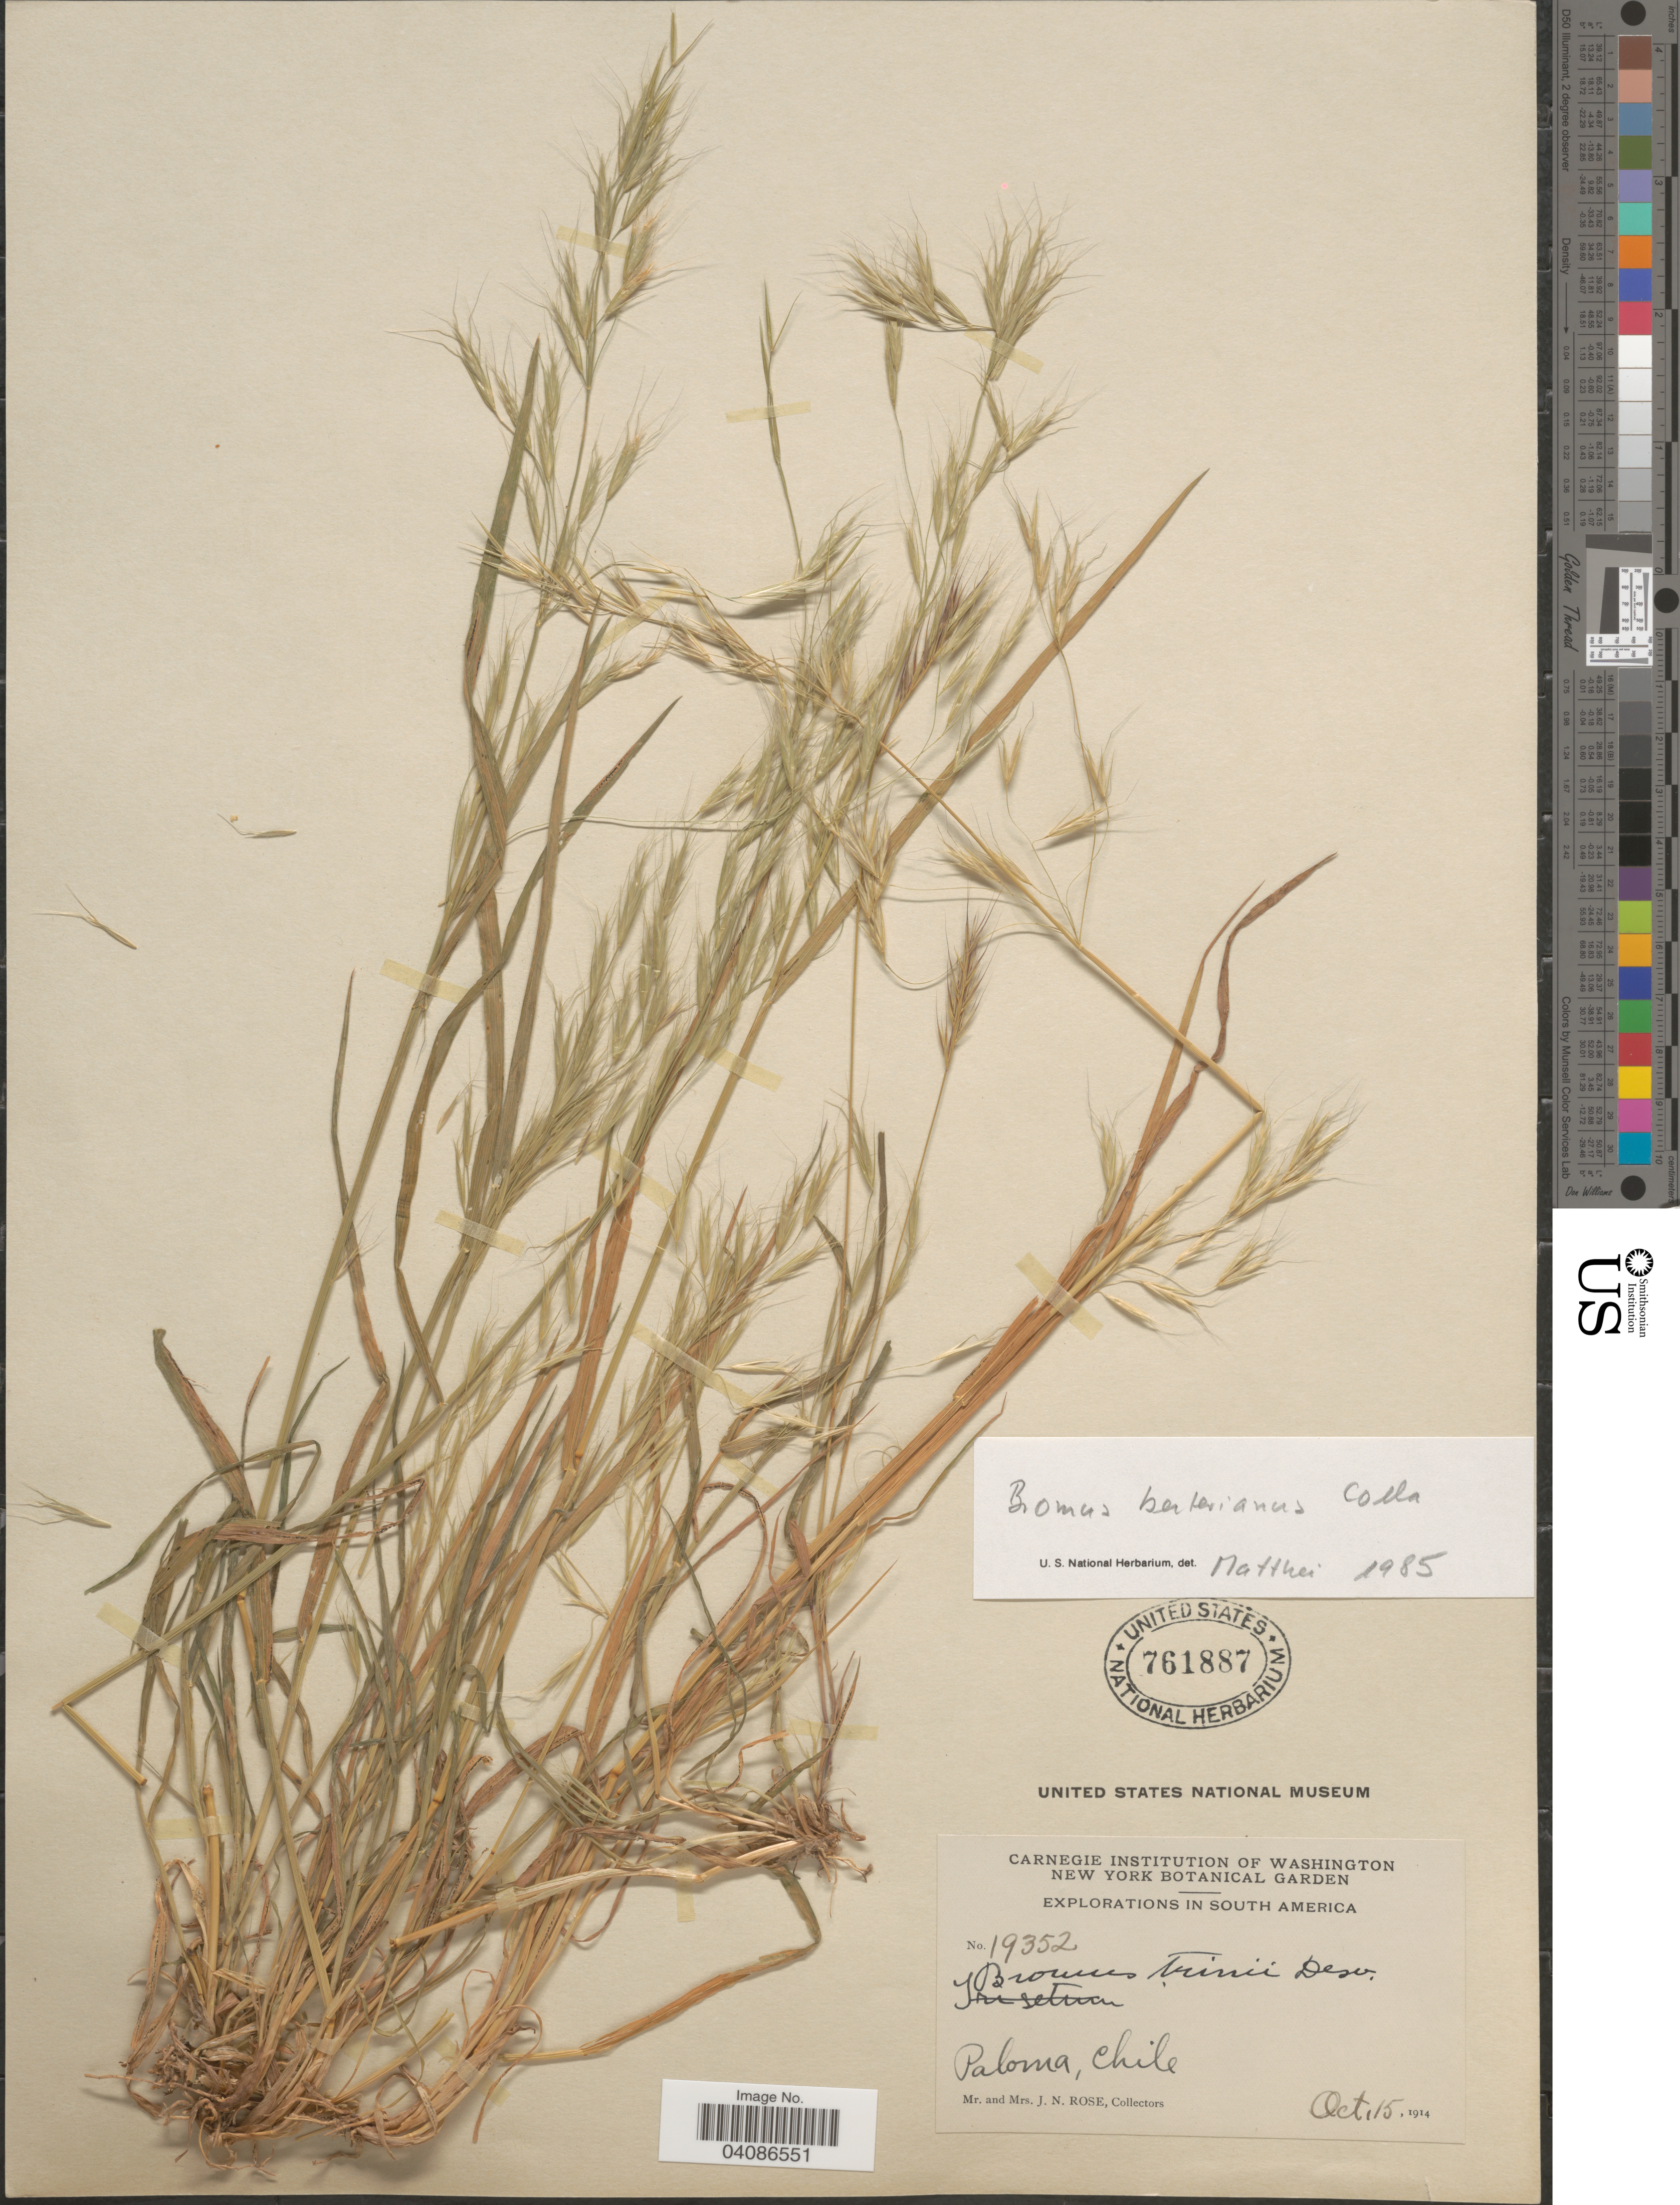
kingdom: Plantae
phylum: Tracheophyta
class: Liliopsida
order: Poales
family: Poaceae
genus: Bromus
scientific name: Bromus berteroanus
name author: Colla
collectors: J. N. Rose & L. B. Rose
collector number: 19352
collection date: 1914-10-15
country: Chile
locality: Explorations in South America. Paloma.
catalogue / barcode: US 761887